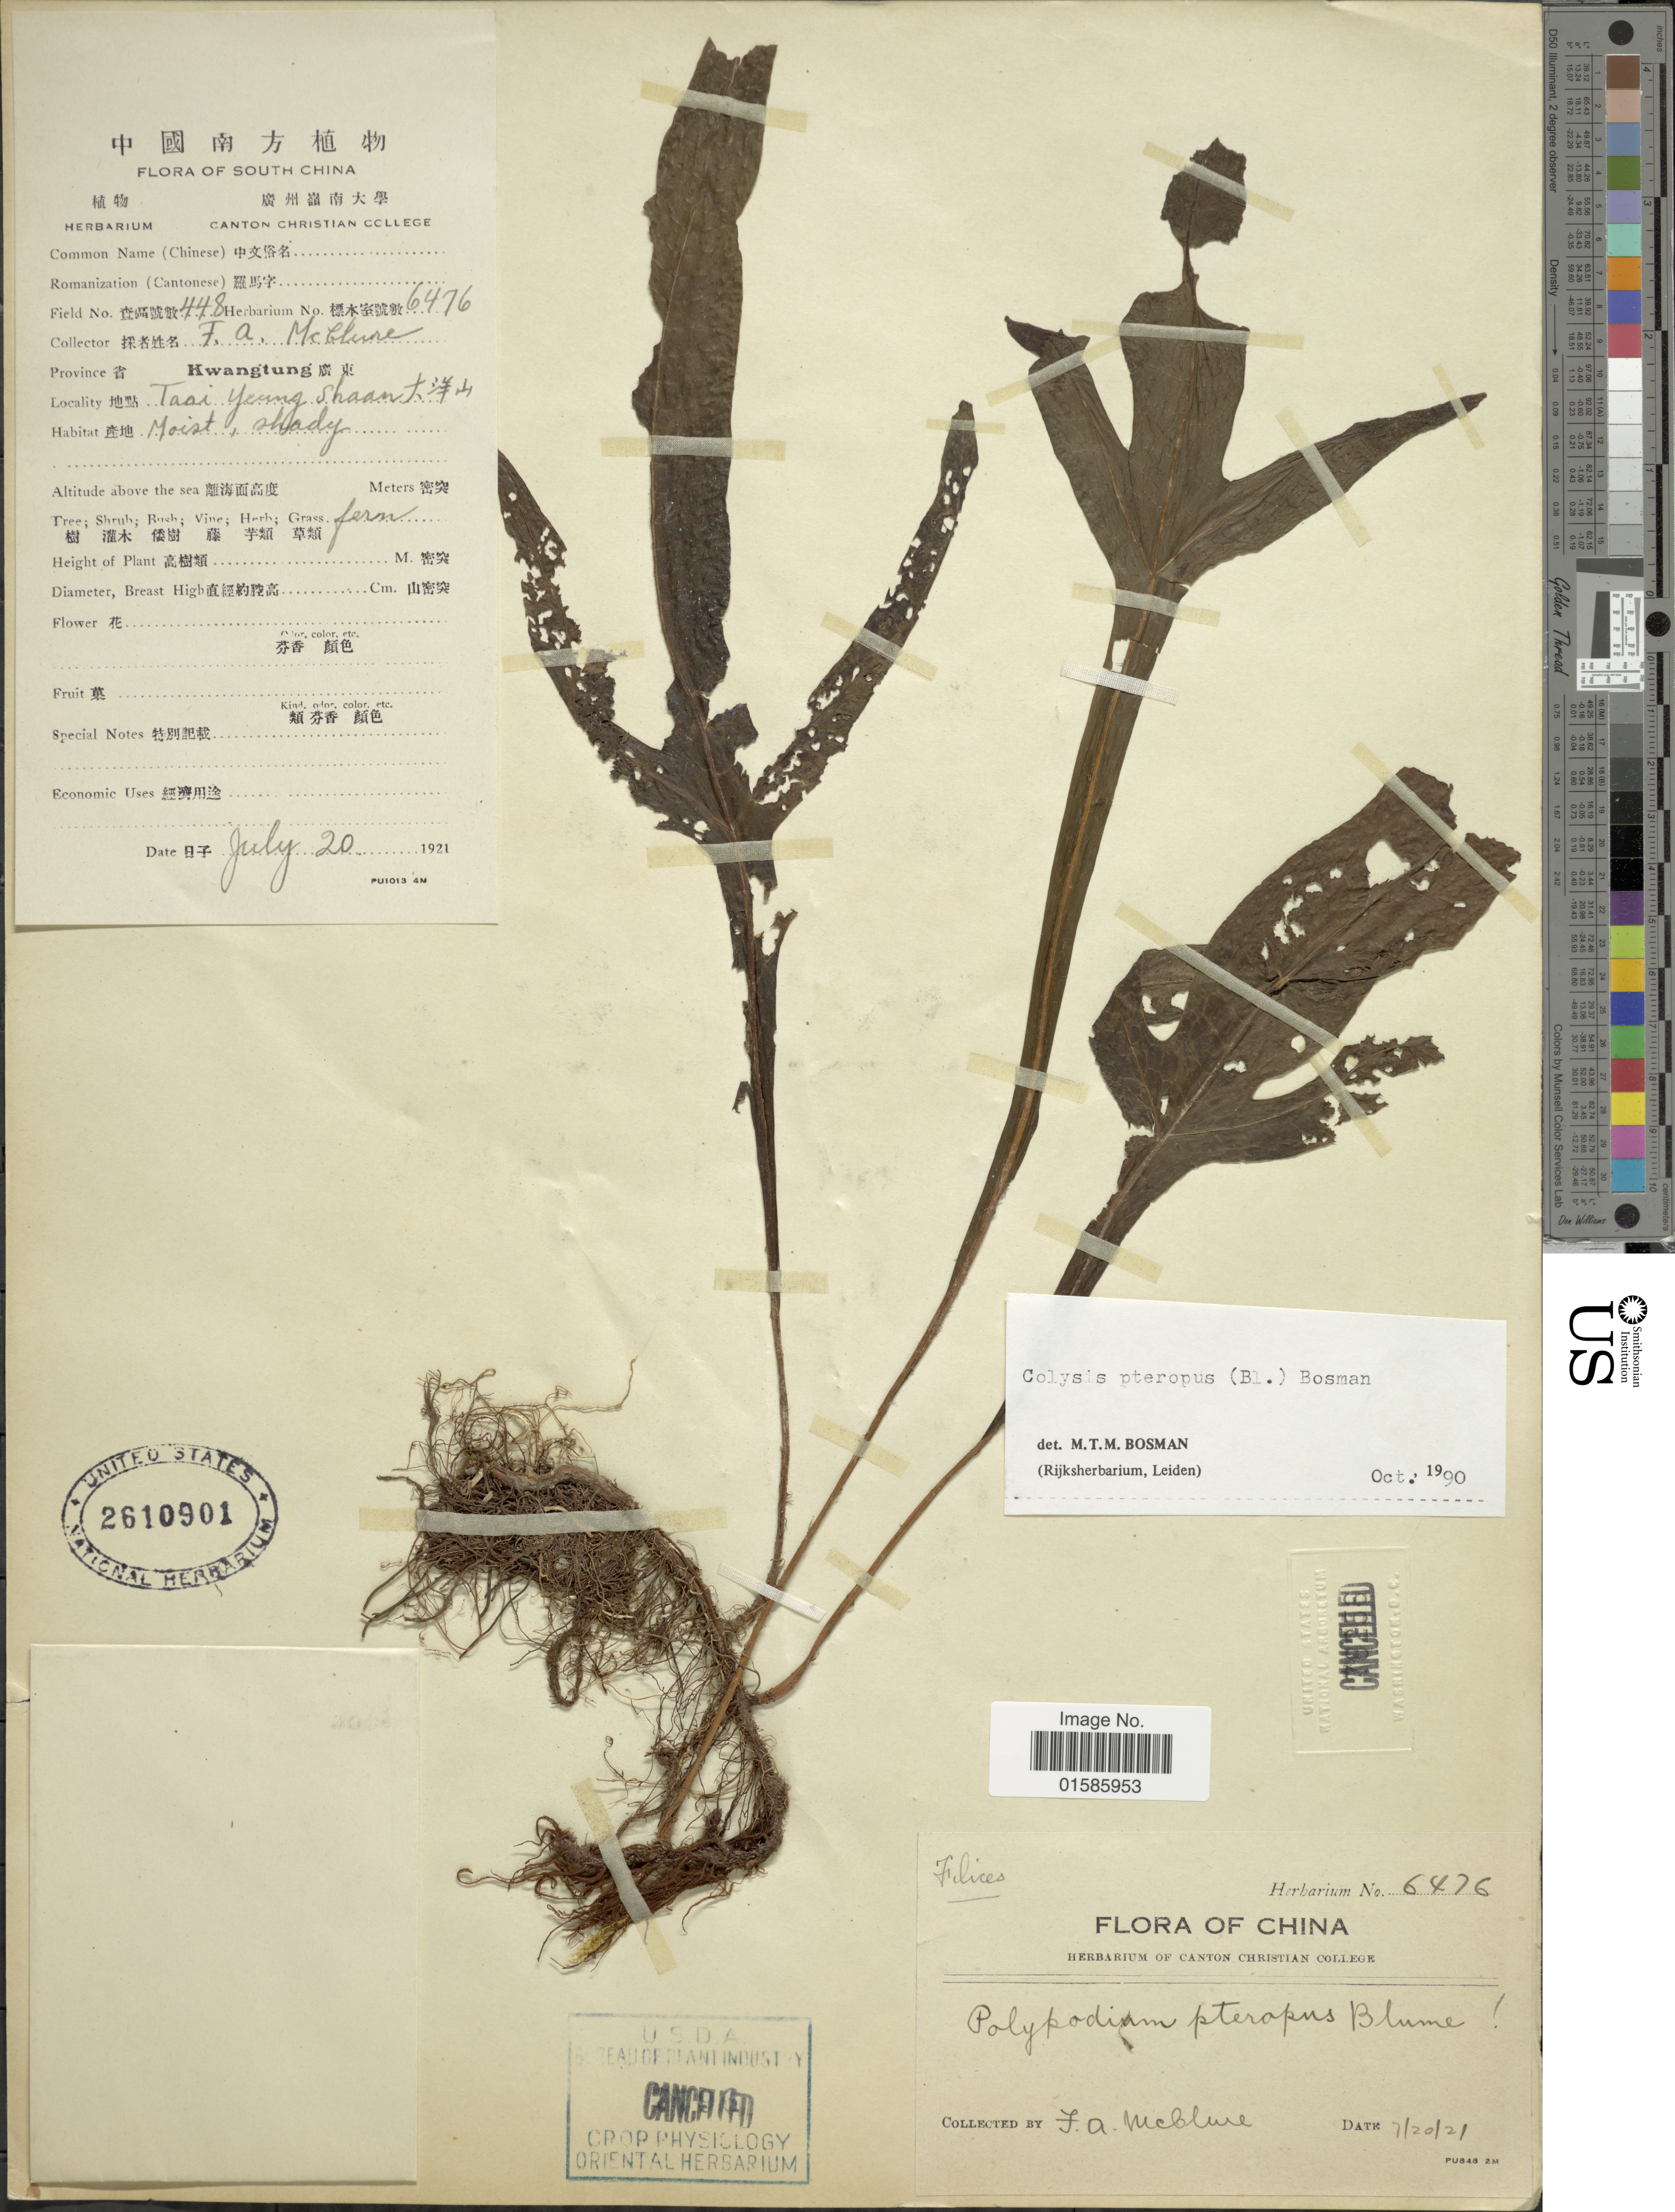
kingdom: Plantae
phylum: Tracheophyta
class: Polypodiopsida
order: Polypodiales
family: Polypodiaceae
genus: Microsorum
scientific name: Microsorum pteropus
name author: (Blume) Copel.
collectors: F. A. McClure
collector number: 448/6476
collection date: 1921-07-20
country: China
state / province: Guangdong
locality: Province Kwangtung, Raii Yung Shaan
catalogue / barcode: US 2610901